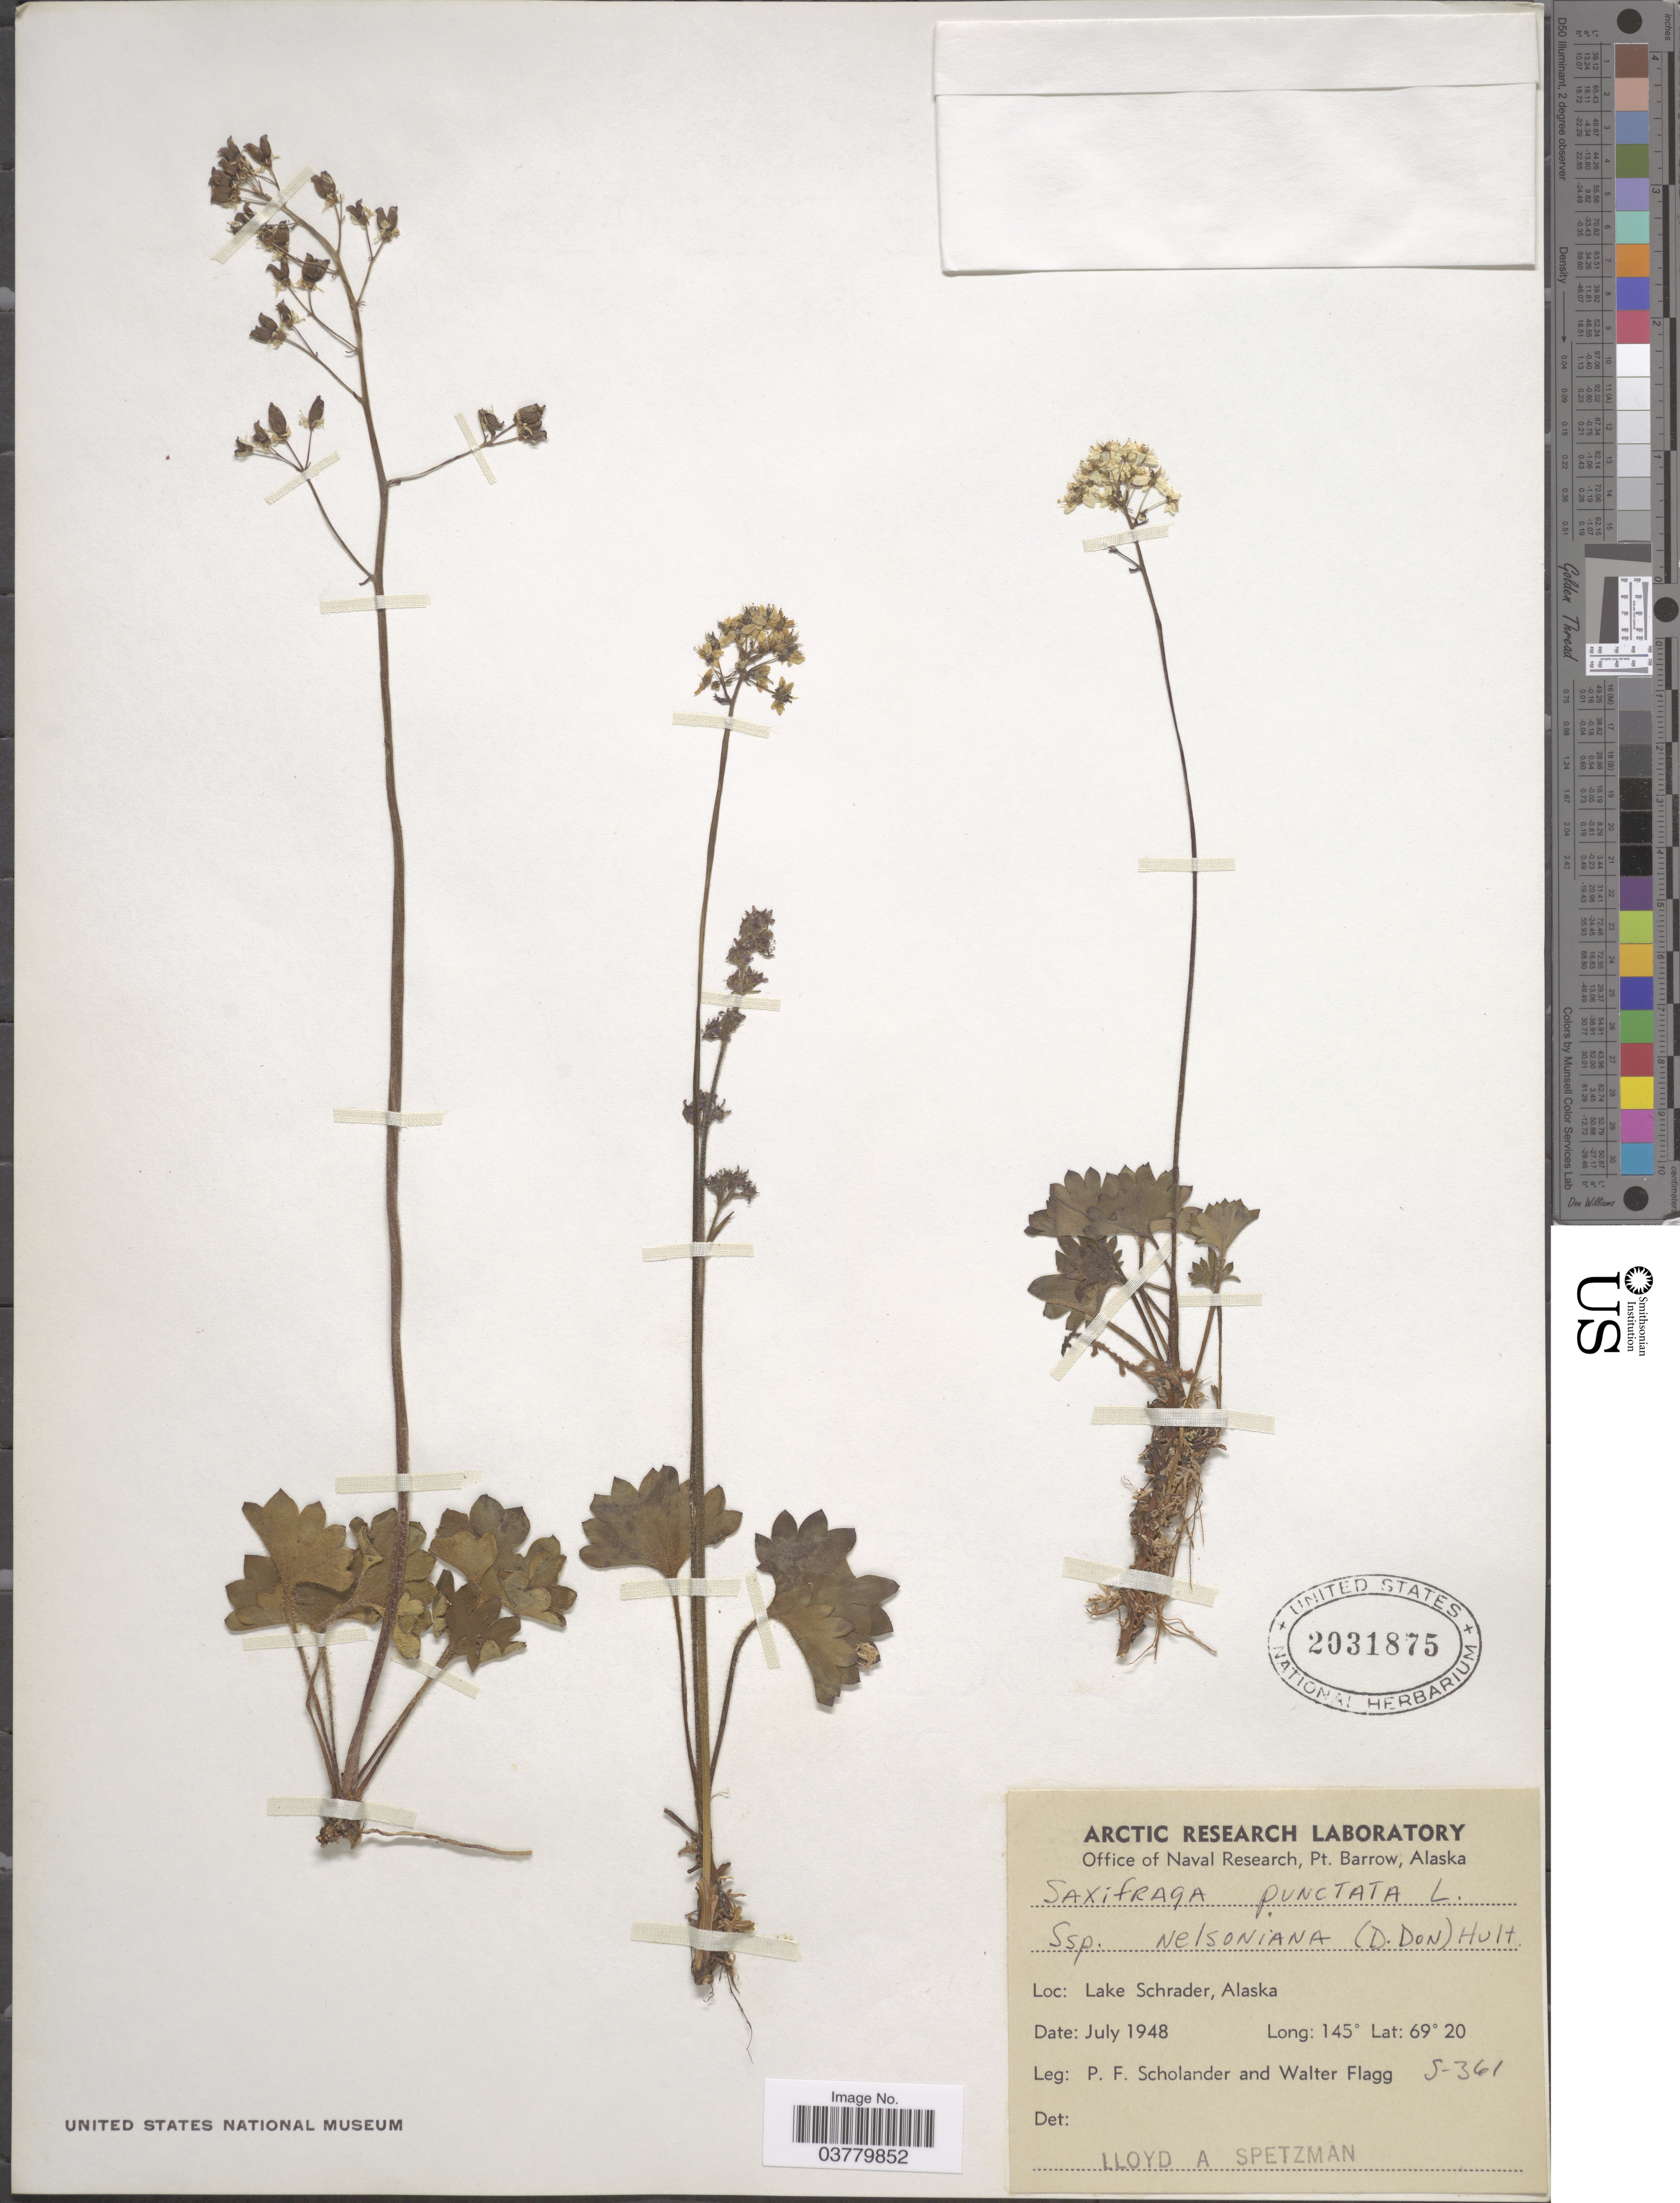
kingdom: Plantae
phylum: Tracheophyta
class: Magnoliopsida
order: Saxifragales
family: Saxifragaceae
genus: Micranthes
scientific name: Micranthes nelsoniana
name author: (D. Don) Small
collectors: P. Scholander & W. Flagg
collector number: S-361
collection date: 1948-07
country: United States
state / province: Alaska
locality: Lake Schrader.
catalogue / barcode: US 2031875